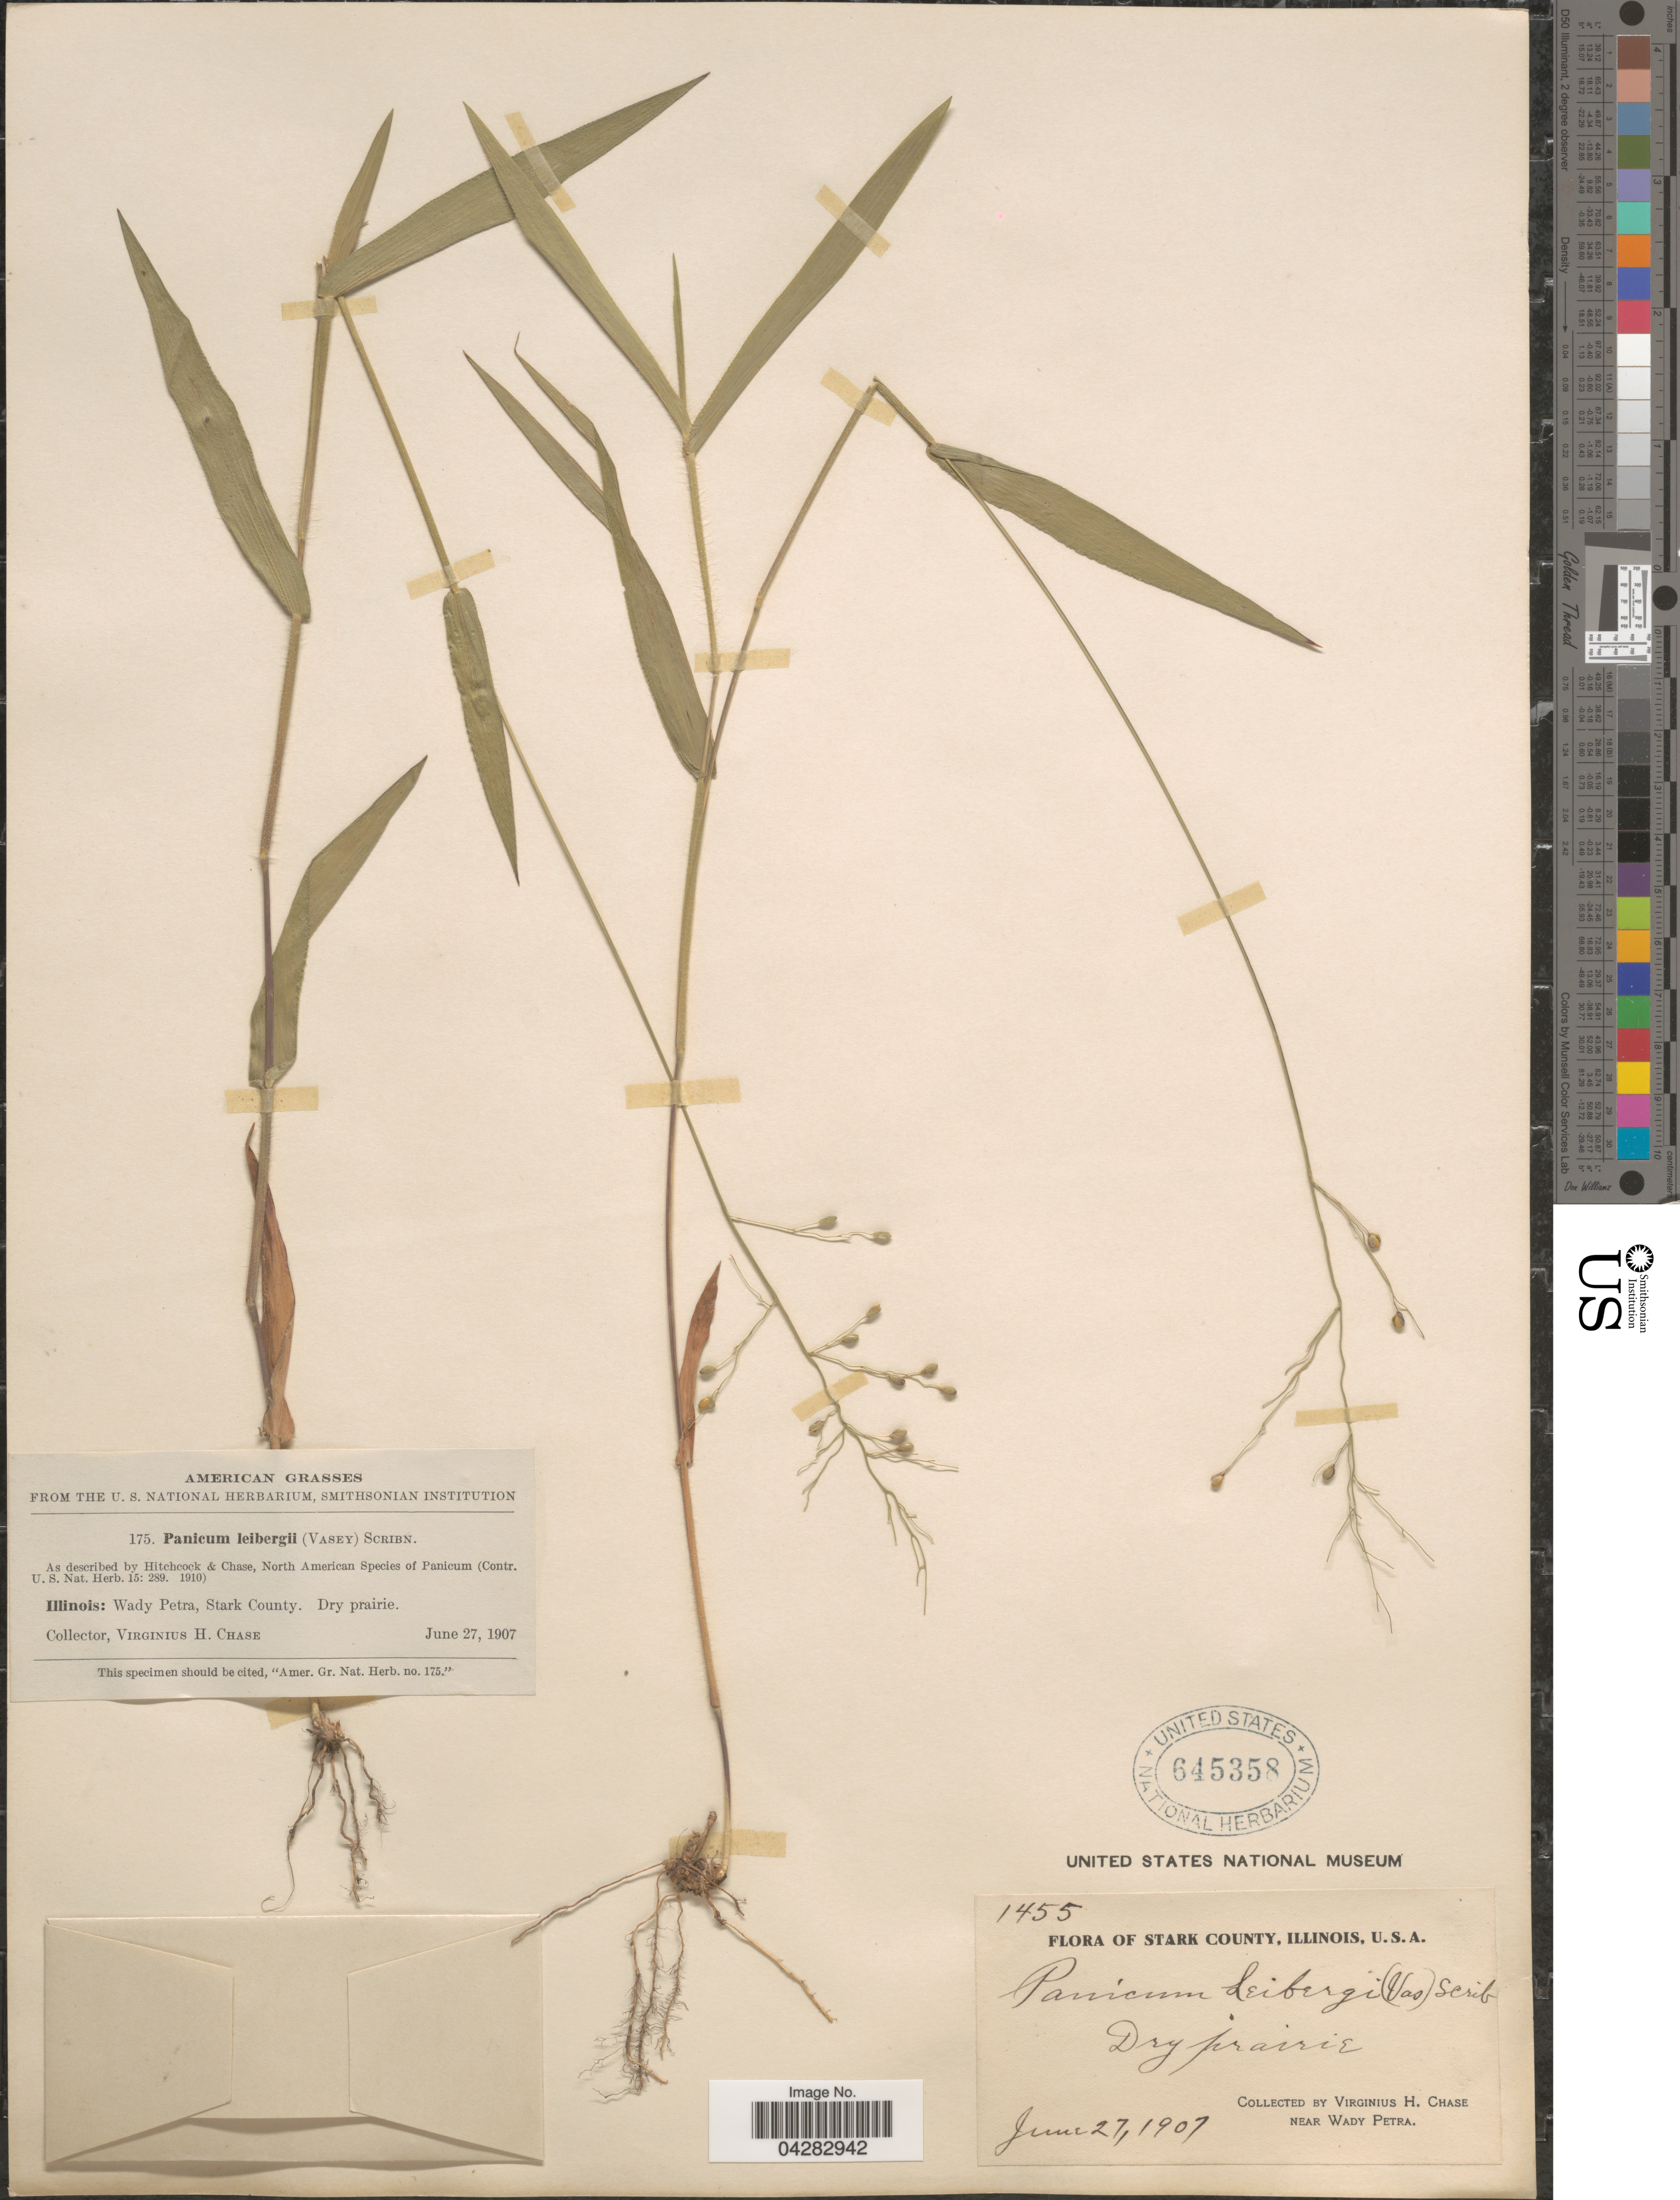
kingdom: Plantae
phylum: Tracheophyta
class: Liliopsida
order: Poales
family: Poaceae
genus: Dichanthelium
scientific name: Dichanthelium leibergii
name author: (Vasey) Gould & C.A. Clark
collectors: V. H. Chase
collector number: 175/1455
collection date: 1907-06-27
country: United States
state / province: Illinois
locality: Stark County. Dry prairie. Near Wady Petra.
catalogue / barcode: US 645358